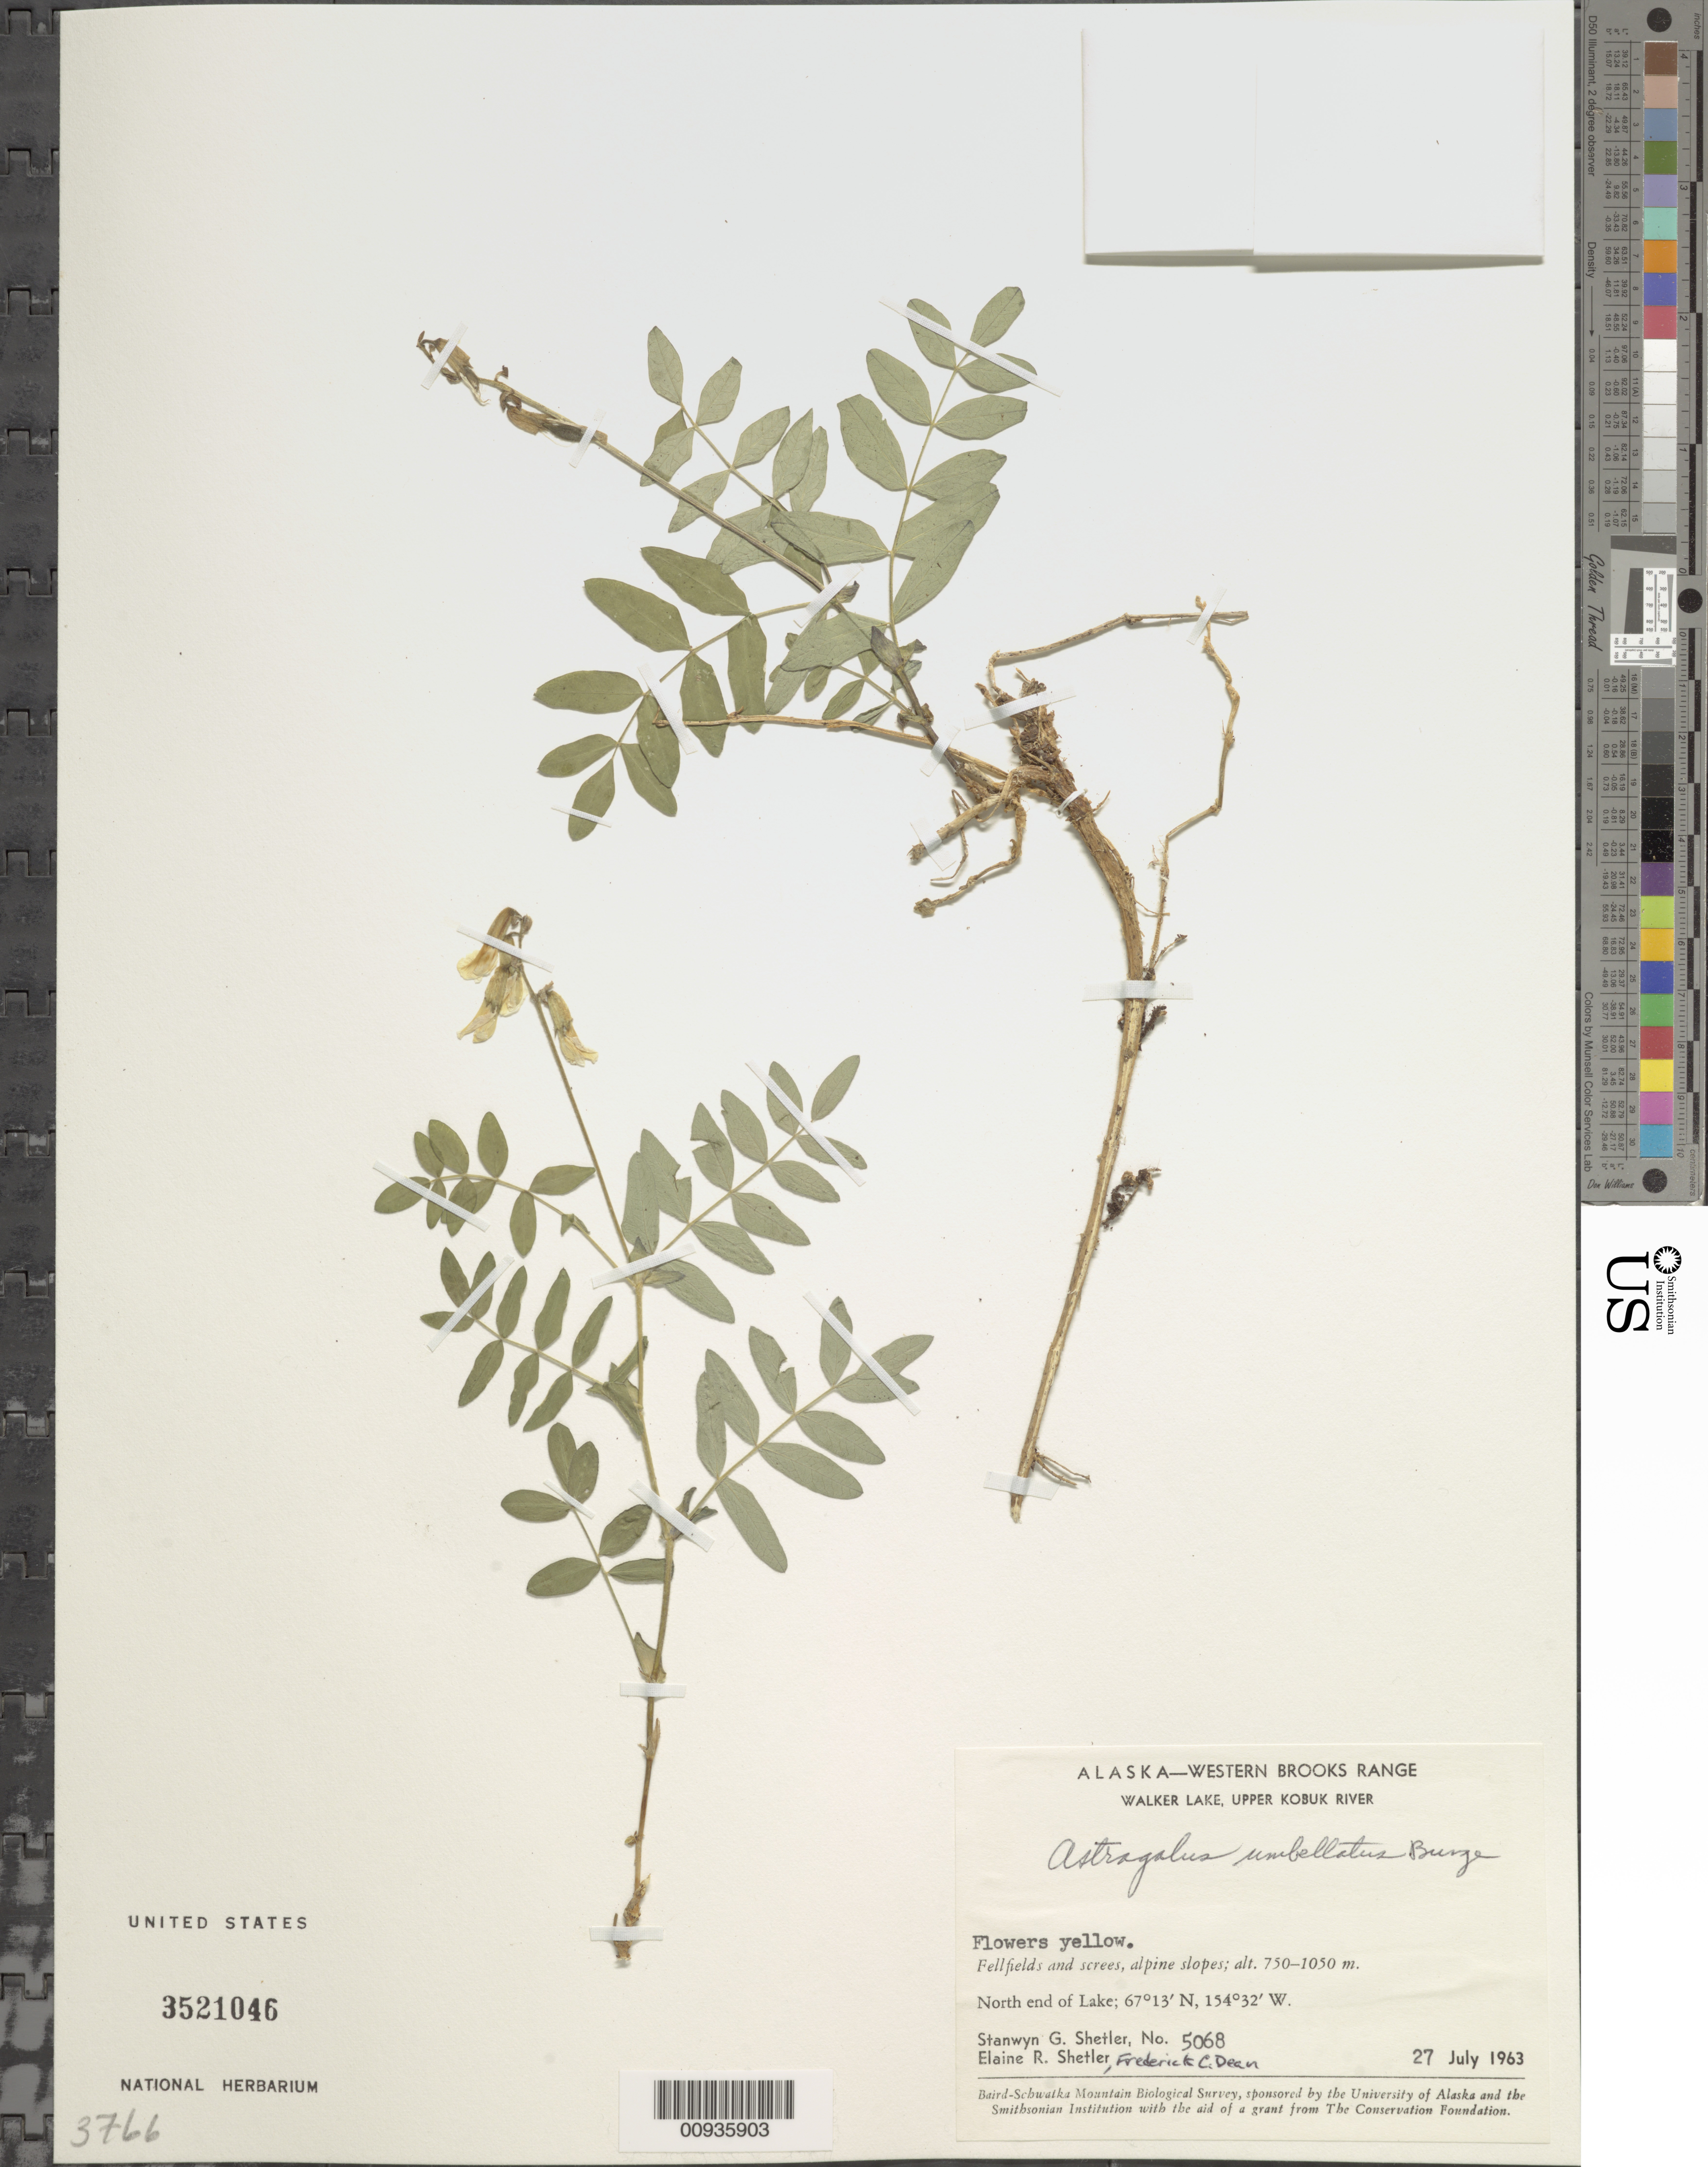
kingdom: Plantae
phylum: Tracheophyta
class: Magnoliopsida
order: Fabales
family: Fabaceae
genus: Astragalus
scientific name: Astragalus umbellatus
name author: Bunge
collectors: S. Shetler, E. R. Shetler & F. C. Dean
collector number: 5068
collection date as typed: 27 Jul 1963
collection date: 1963-07-27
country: United States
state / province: Alaska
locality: North end of Walker Lake. Western Brooks Range, Upper Kobuk River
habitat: Fellfields and screes, alpine slopes.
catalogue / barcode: US 3521046